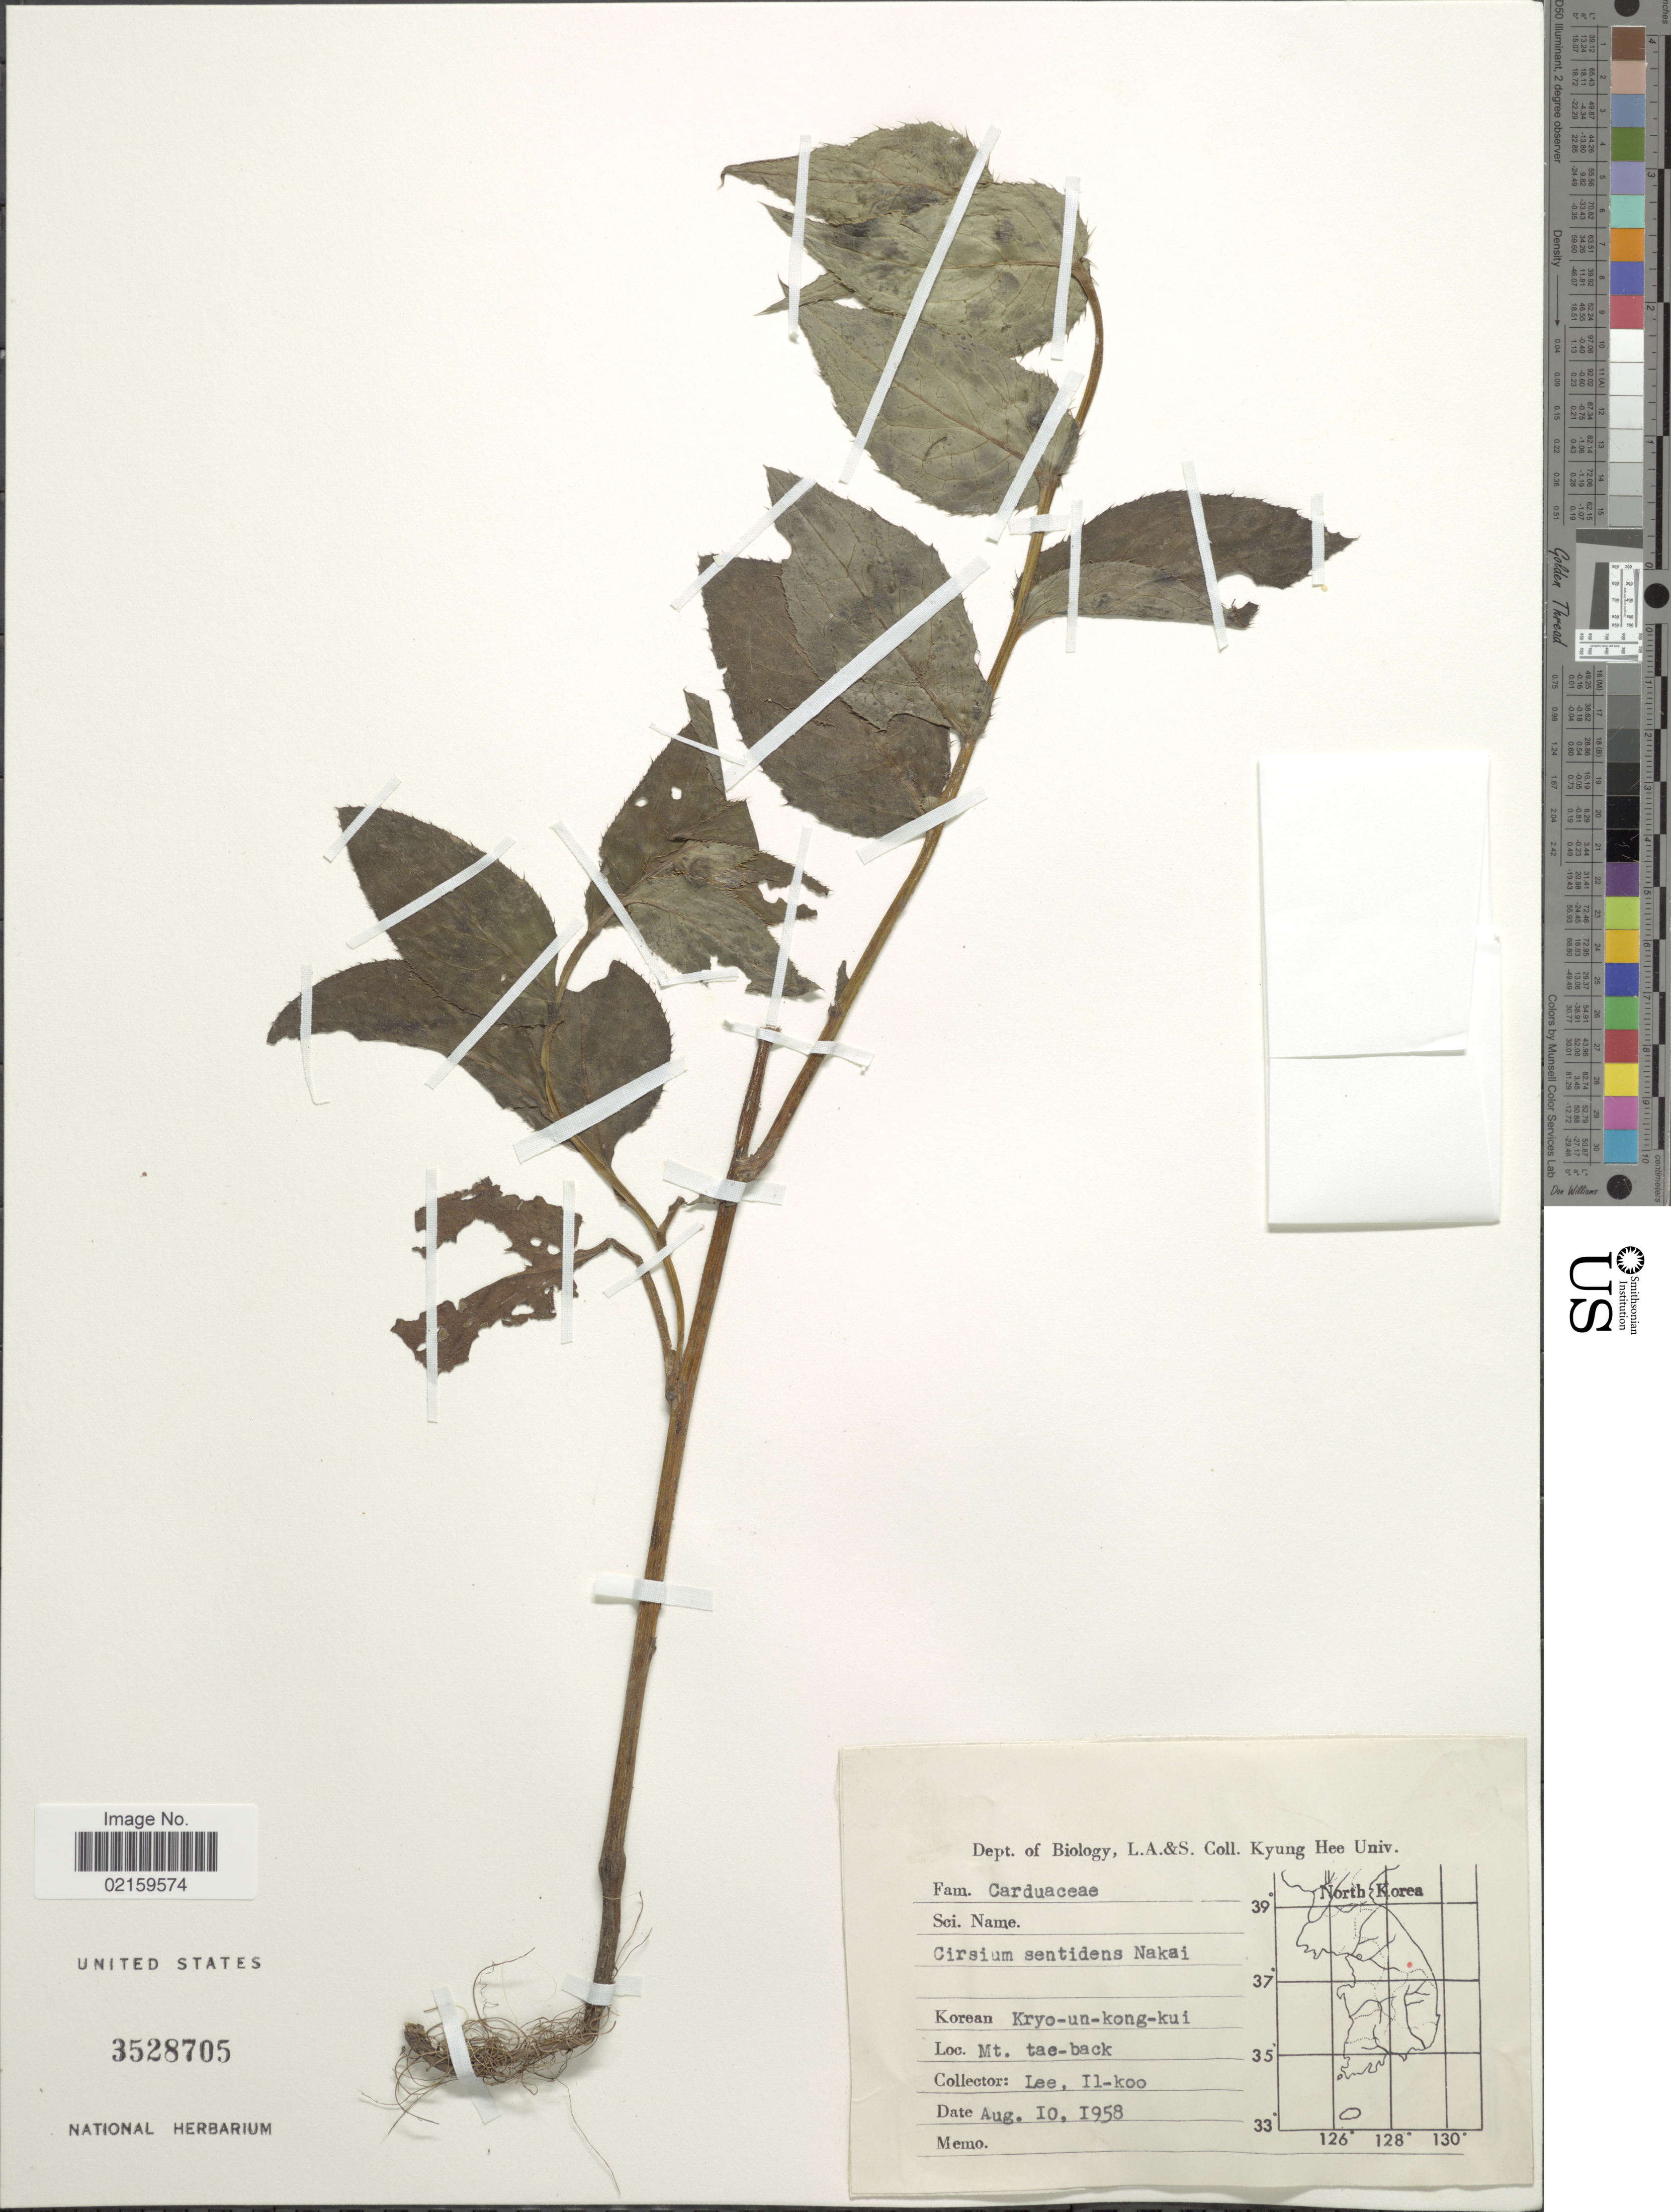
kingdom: Plantae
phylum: Tracheophyta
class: Magnoliopsida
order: Asterales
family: Asteraceae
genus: Cirsium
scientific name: Cirsium sentidens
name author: Nakai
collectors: Il-Ko Lee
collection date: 1958-08-10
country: South Korea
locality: Mt. tae-back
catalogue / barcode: US 3528705